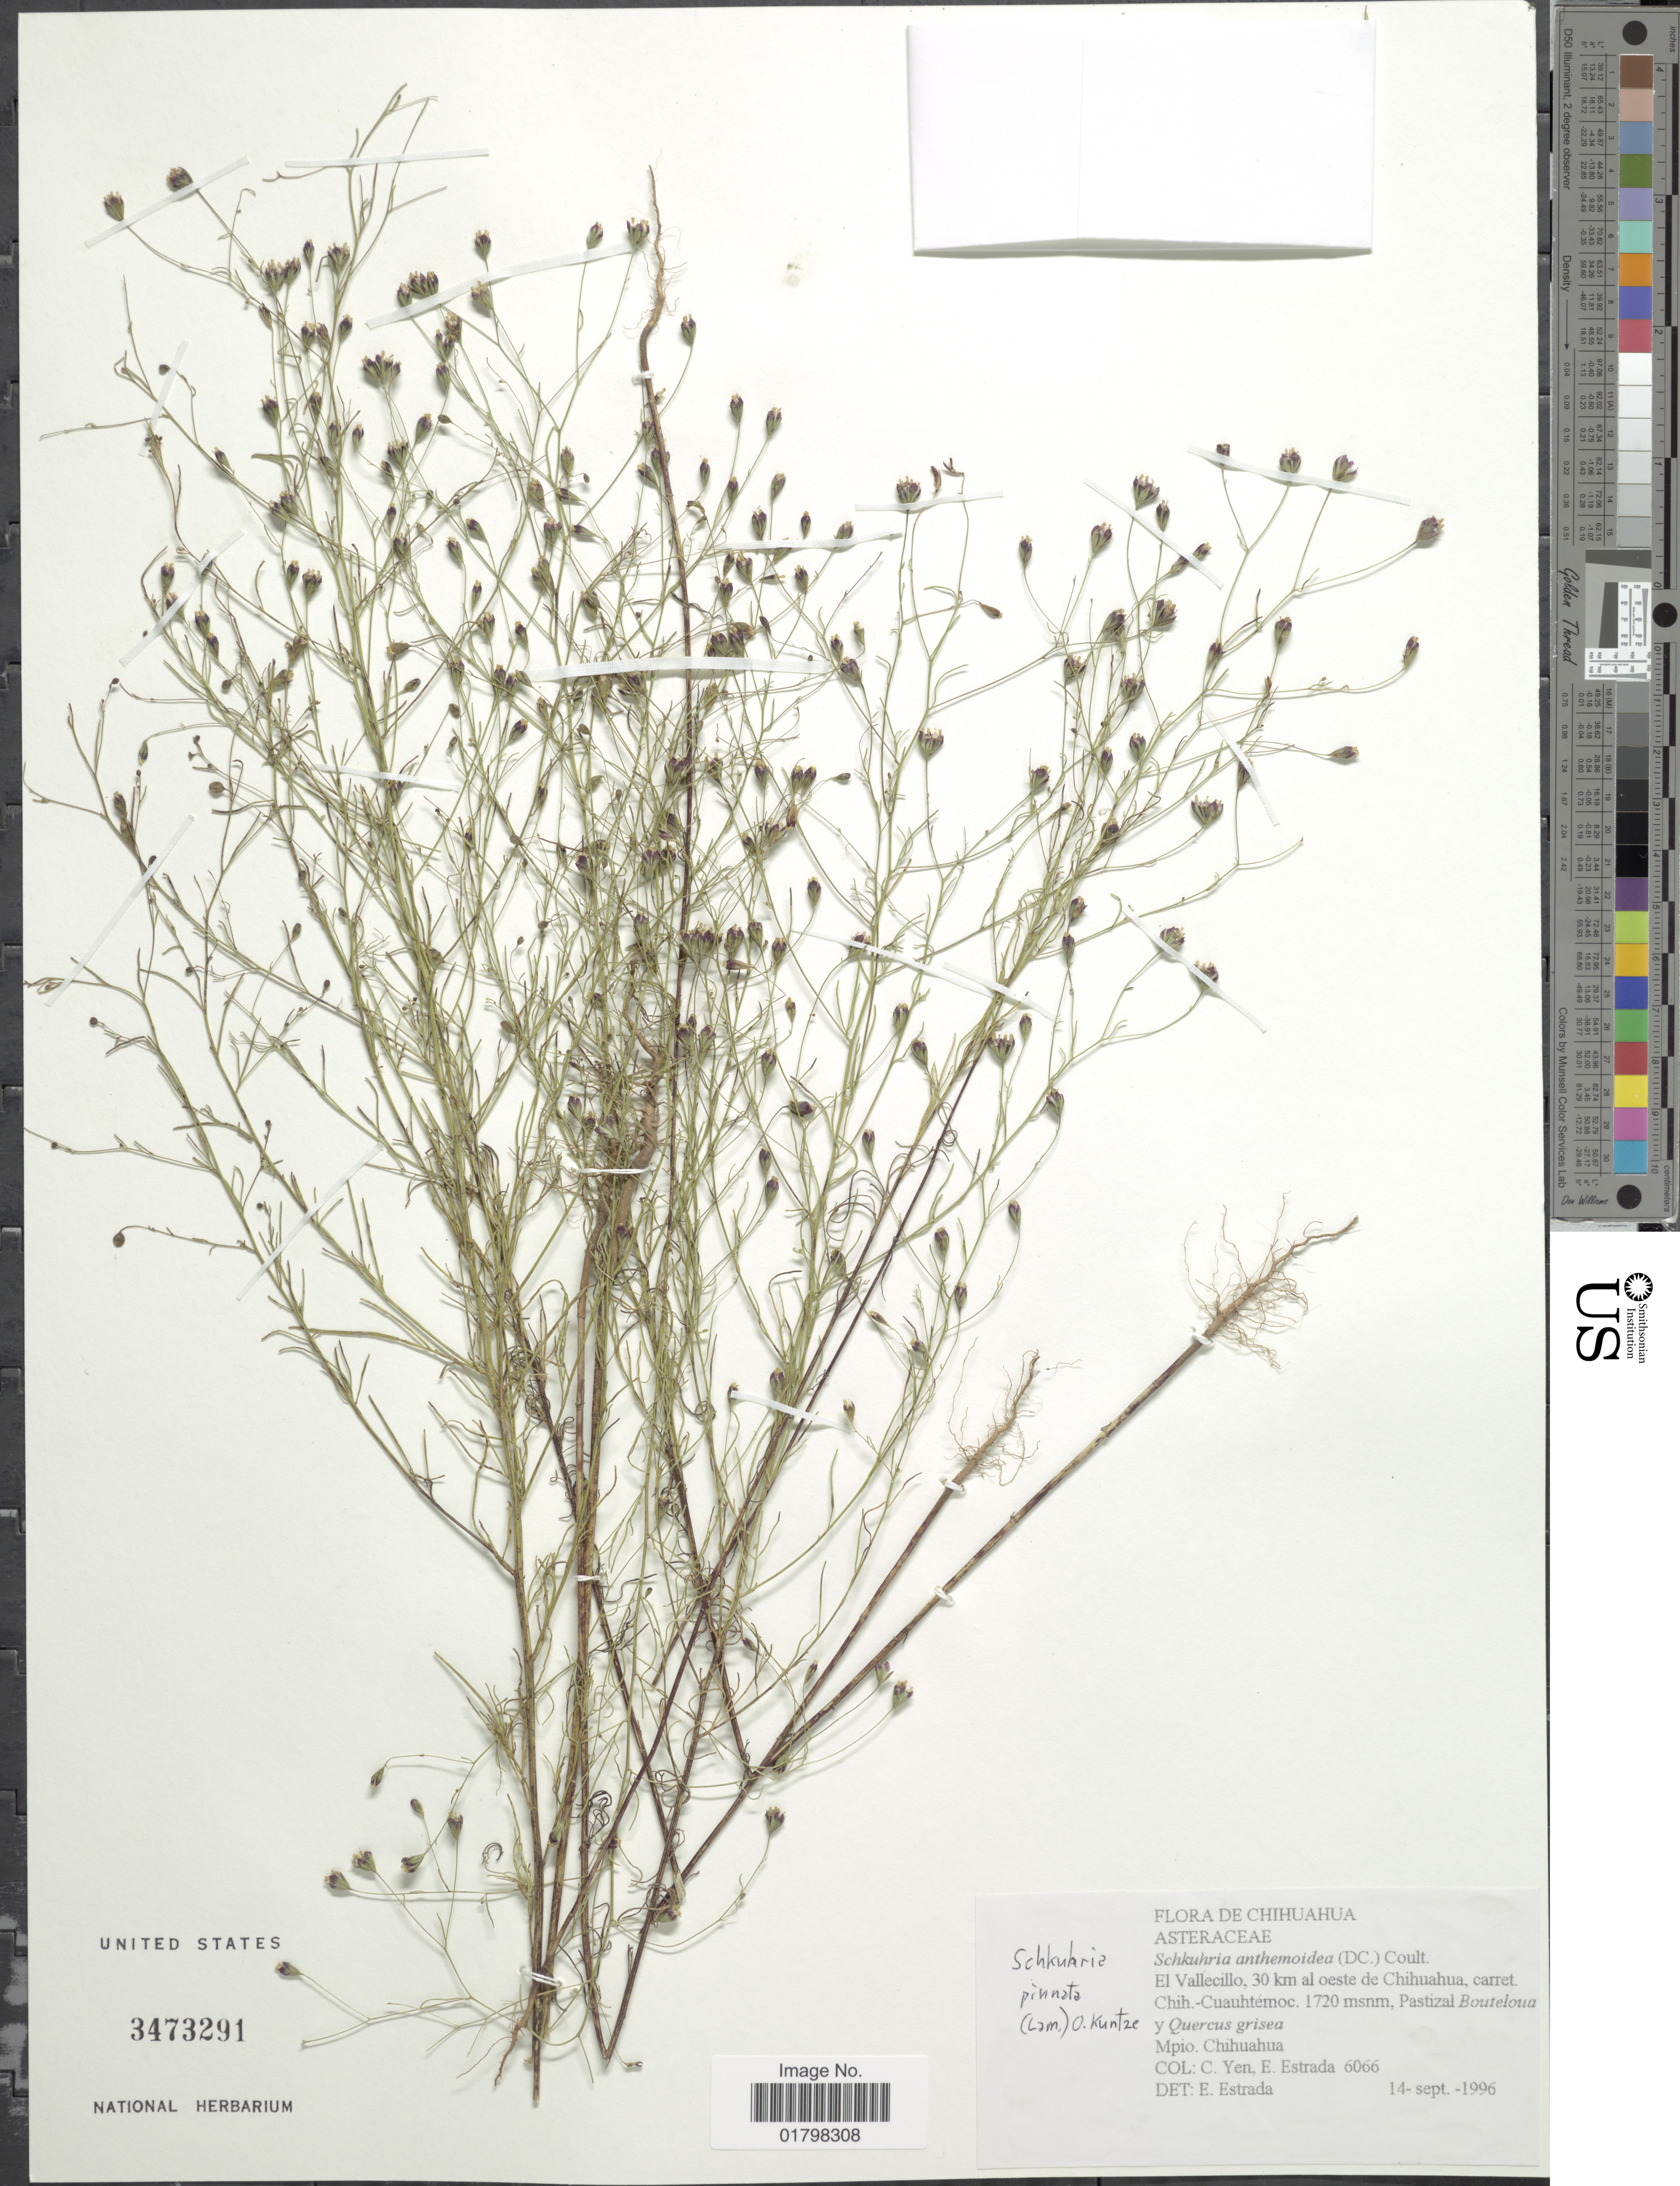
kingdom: Plantae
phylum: Tracheophyta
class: Magnoliopsida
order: Asterales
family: Asteraceae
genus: Schkuhria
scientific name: Schkuhria pinnata var. virgata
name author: (La Llave ex La Llave) Heiser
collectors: C. Yen & E. Estrada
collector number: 6066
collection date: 1996-09-14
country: Mexico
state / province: Chihuahua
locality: El Vallecillo, 30 km al oeste de Chihuahua, carret. Chih. - Cuauhtemoc, Mpio. Chihuahua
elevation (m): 1720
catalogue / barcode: US 3473291